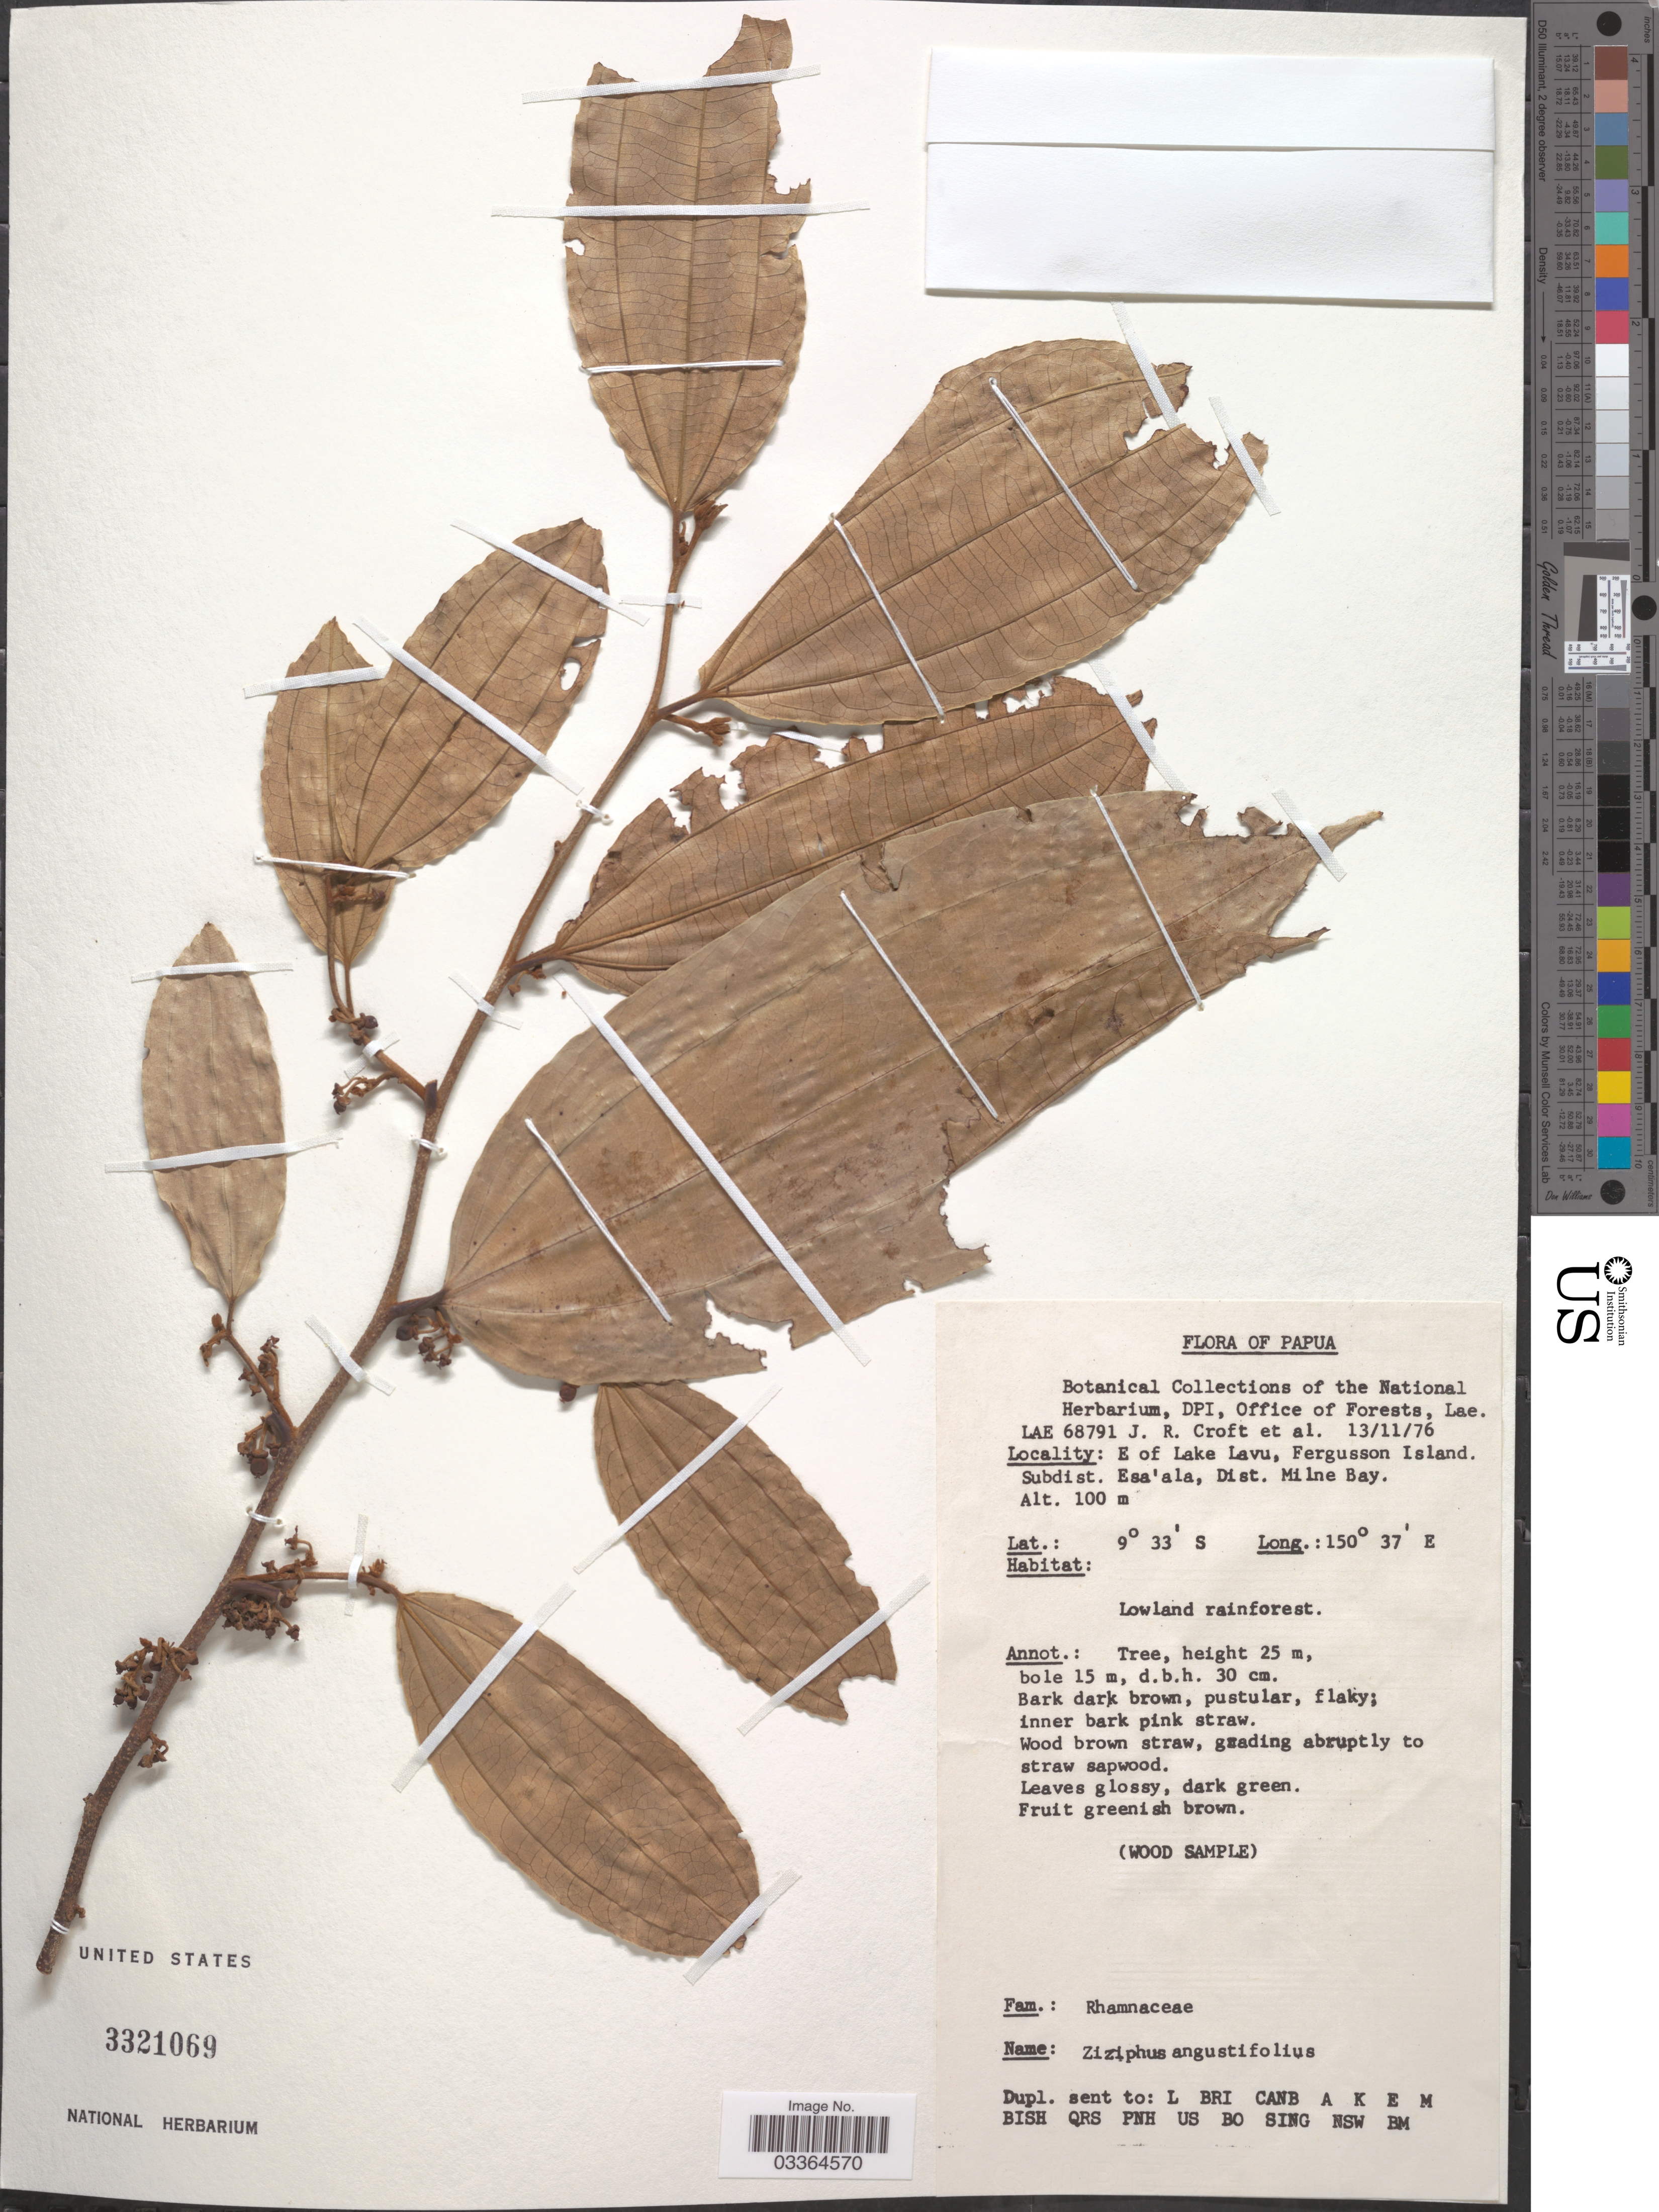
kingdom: Plantae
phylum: Tracheophyta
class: Magnoliopsida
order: Rosales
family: Rhamnaceae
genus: Ziziphus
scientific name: Ziziphus angustifolia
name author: (Miq.) Hatus. ex Steenis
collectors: J. R. Croft & et al.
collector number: LAE 68791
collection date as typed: Transcribed d/m/y: 13/11/76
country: Papua New Guinea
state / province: Milne Bay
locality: Papua. E of Lake Lavu, Fergusson Island. Subdist. Esa'ala, Dist. Milne Bay.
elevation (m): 100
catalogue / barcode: US 3321069